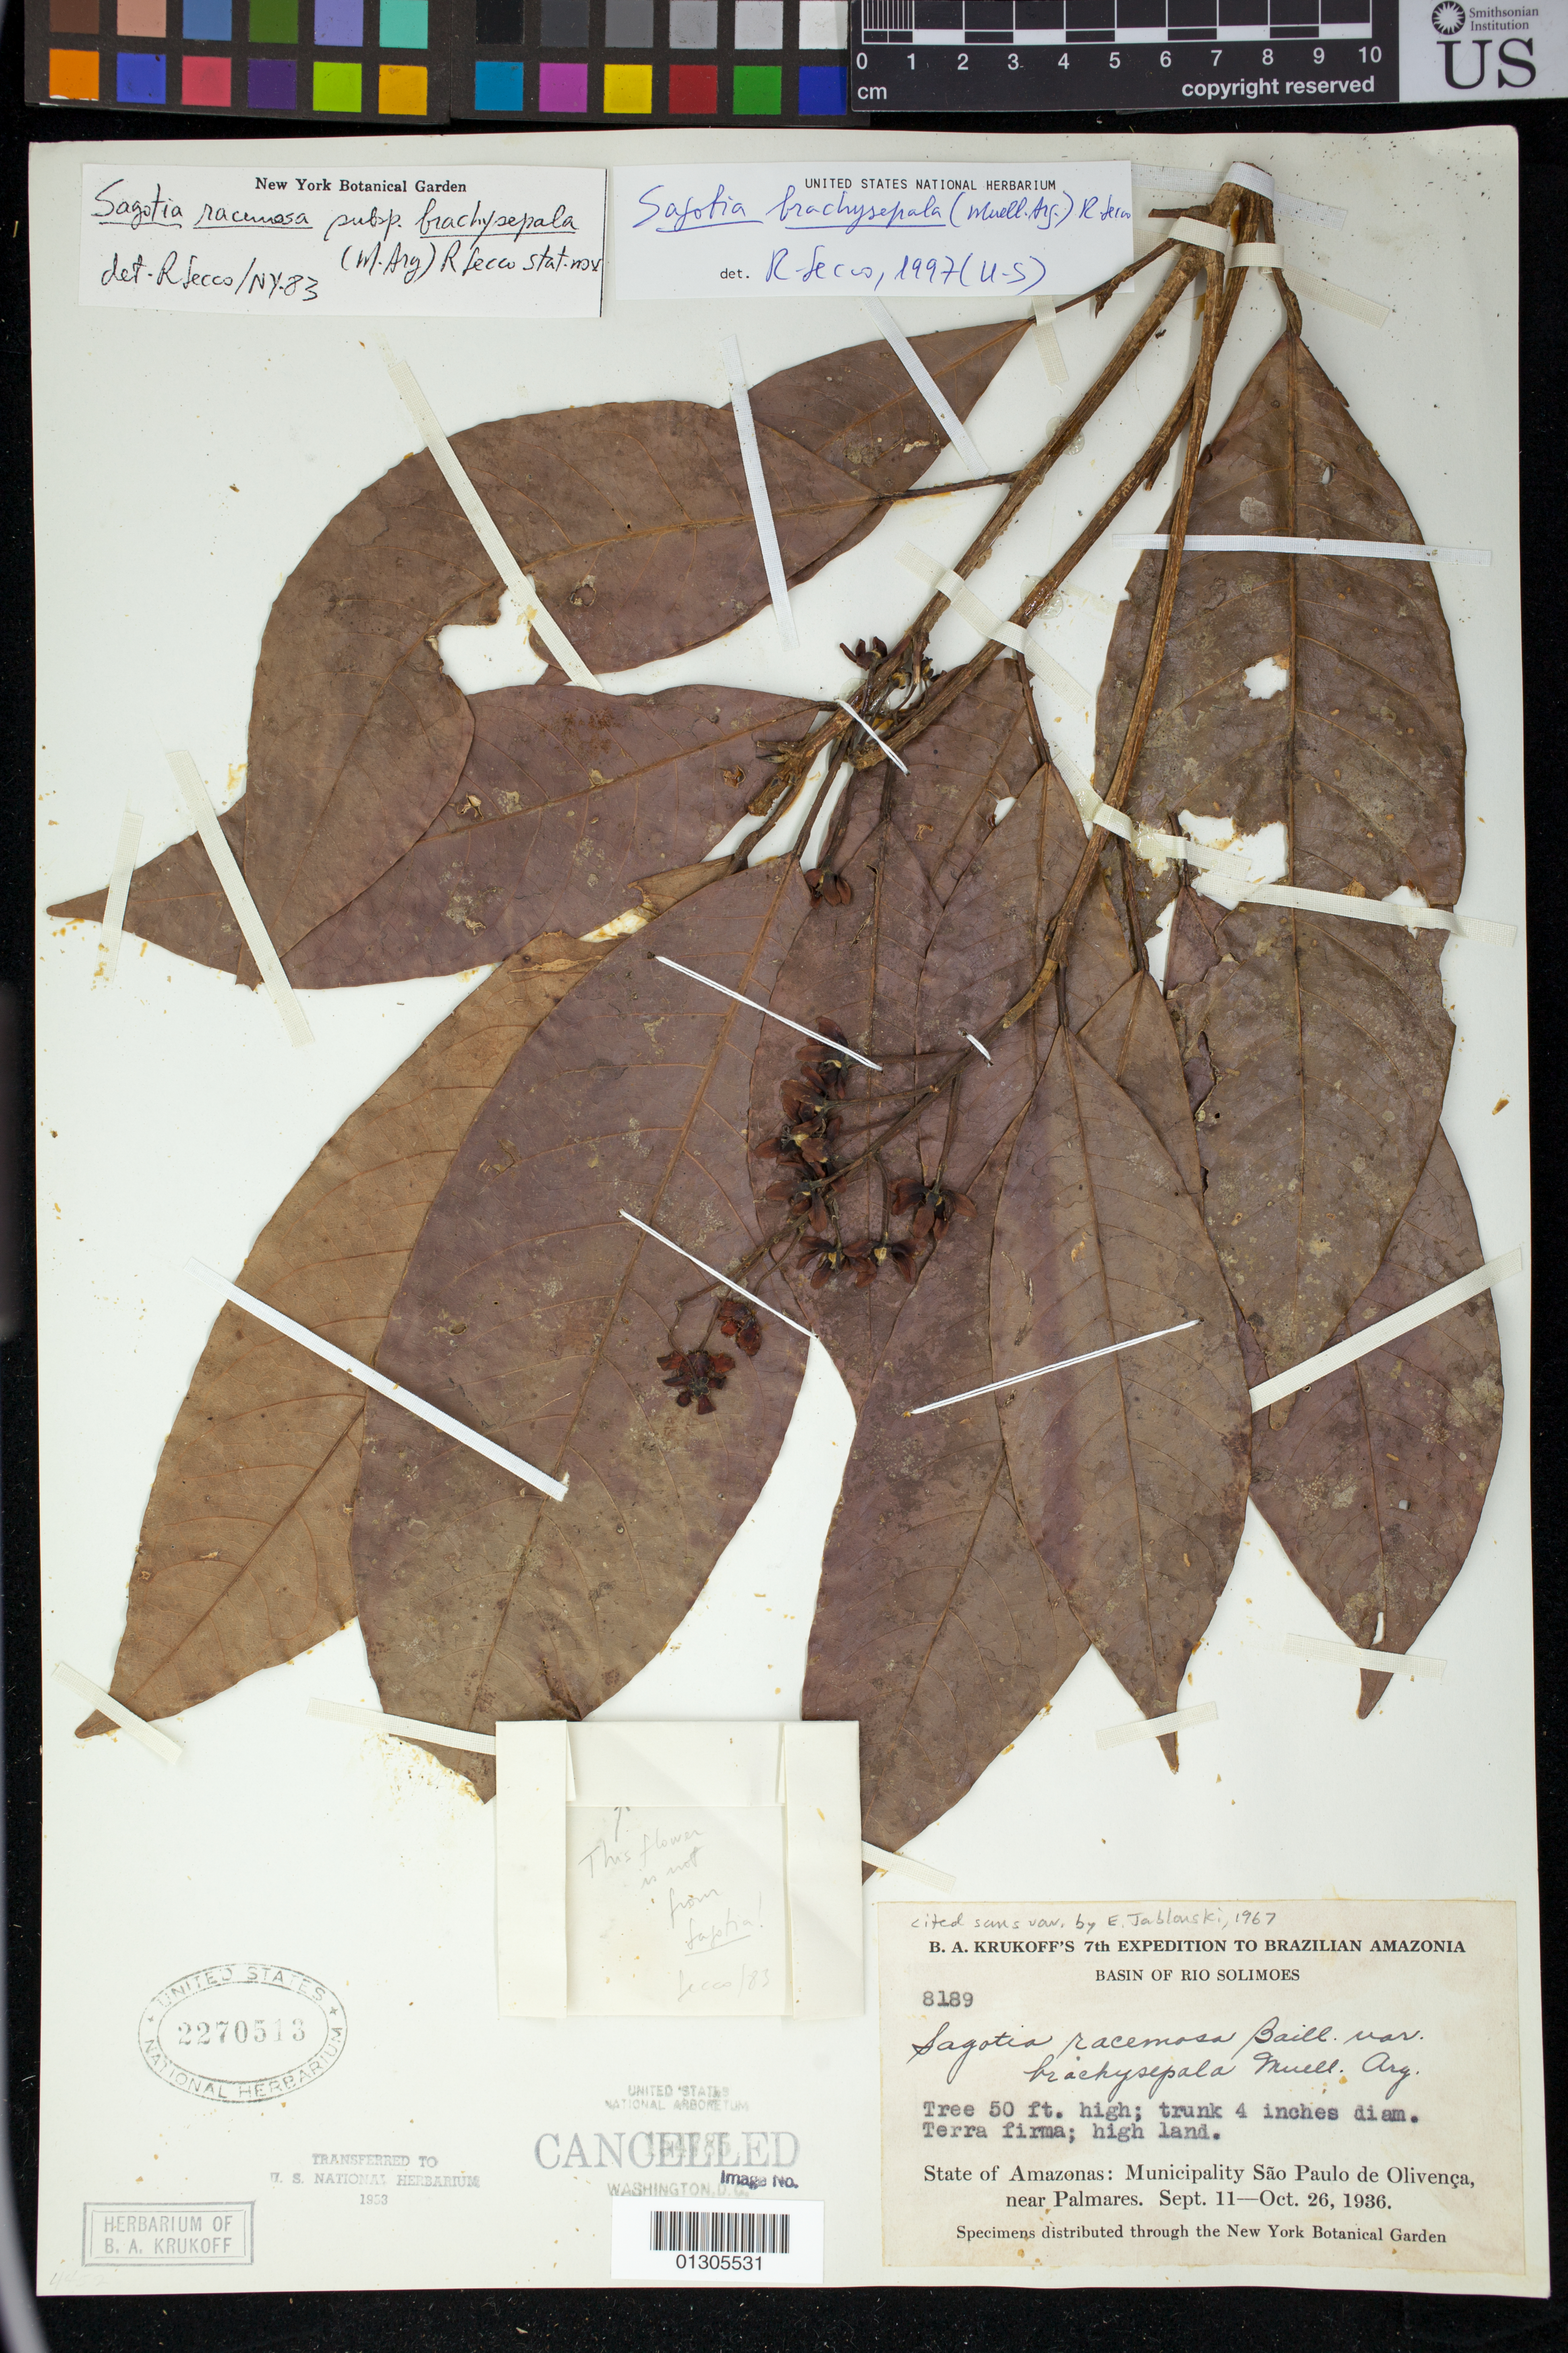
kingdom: Plantae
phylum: Tracheophyta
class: Magnoliopsida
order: Malpighiales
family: Euphorbiaceae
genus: Sagotia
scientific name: Sagotia racemosa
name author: Baill.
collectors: B. A. Krukoff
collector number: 8189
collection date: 1936-09-11/1936-10-26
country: Brazil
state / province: Amazonas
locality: Basin of Rio Solimoes. Municipality São Paulo de Olivença near Palmares.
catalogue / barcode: US 2270513